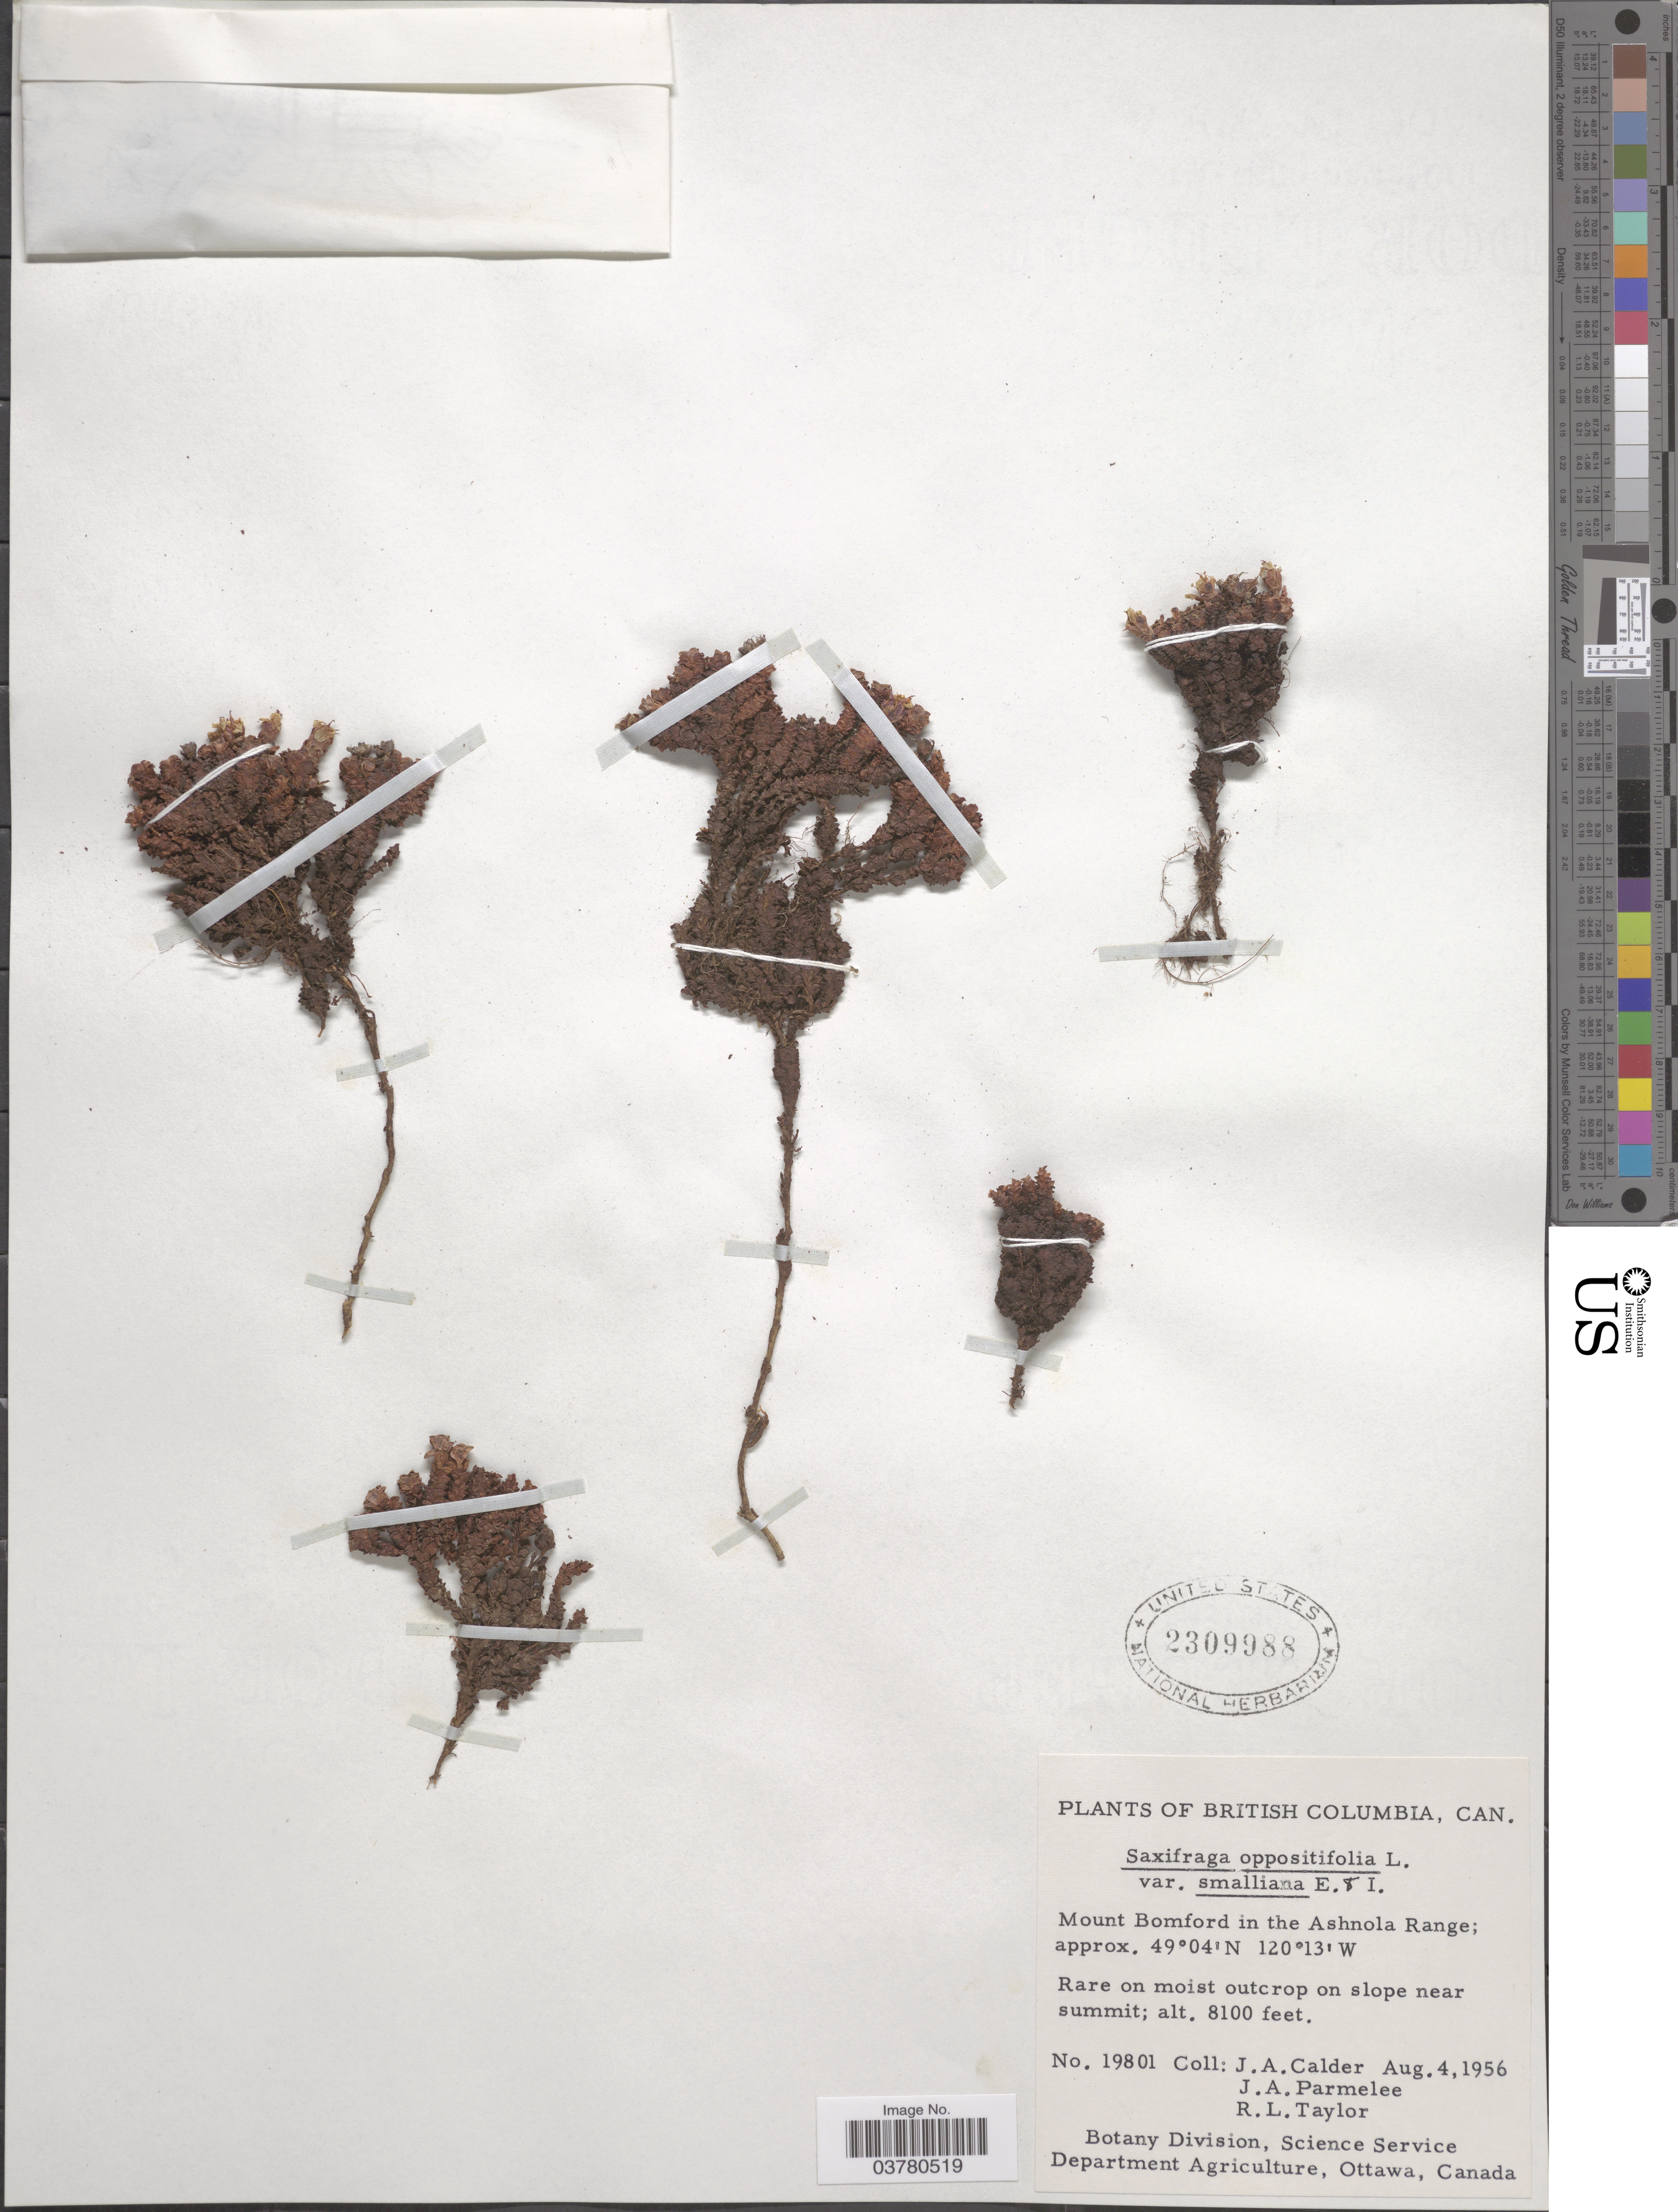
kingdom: Plantae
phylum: Tracheophyta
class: Magnoliopsida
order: Saxifragales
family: Saxifragaceae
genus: Saxifraga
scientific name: Saxifraga oppositifolia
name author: L.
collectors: J. A. Calder, J. A. Parmelee & R. Taylor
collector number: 19801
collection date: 1956-08-04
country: Canada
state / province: British Columbia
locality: Mount Bomford in the Ashnola Range. On slope near summit.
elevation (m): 2469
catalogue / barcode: US 2309988